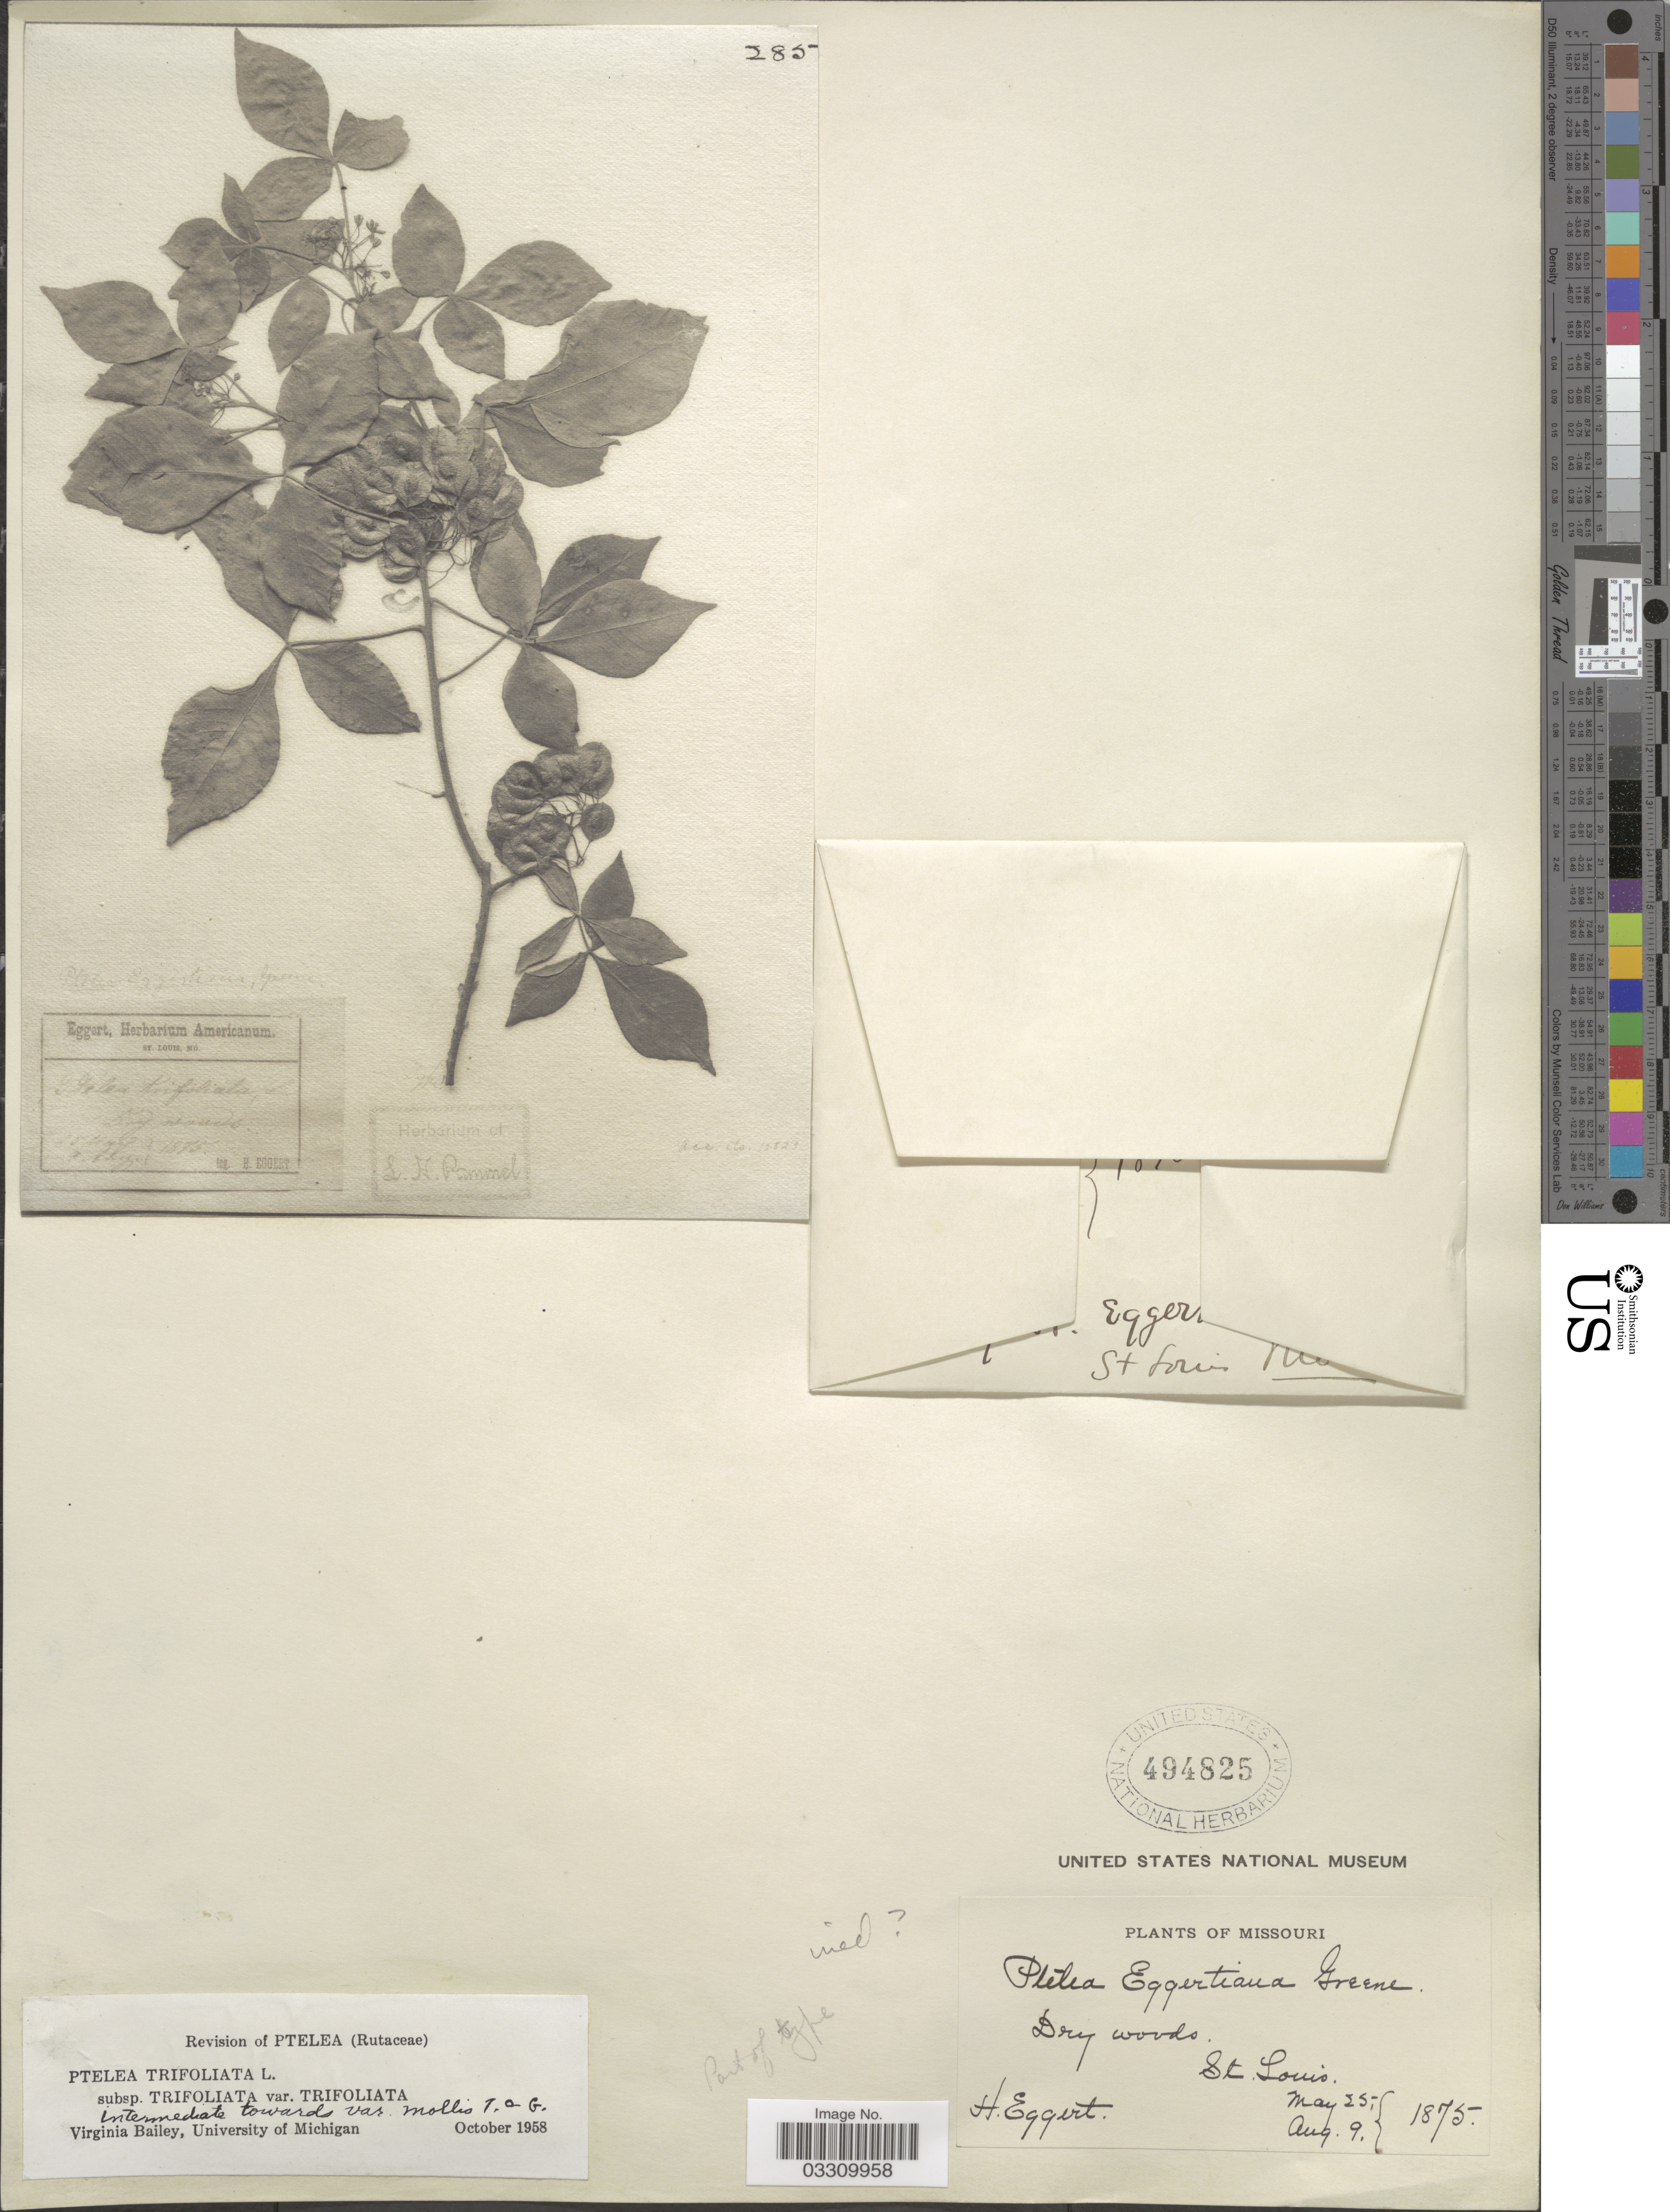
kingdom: Plantae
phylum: Tracheophyta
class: Magnoliopsida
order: Sapindales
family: Rutaceae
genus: Ptelea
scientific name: Ptelea trifoliata var. trifoliata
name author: L.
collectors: H. Eggert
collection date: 1875-05-25/1875-08-09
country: United States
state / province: Missouri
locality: St. Louis.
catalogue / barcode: US 494825